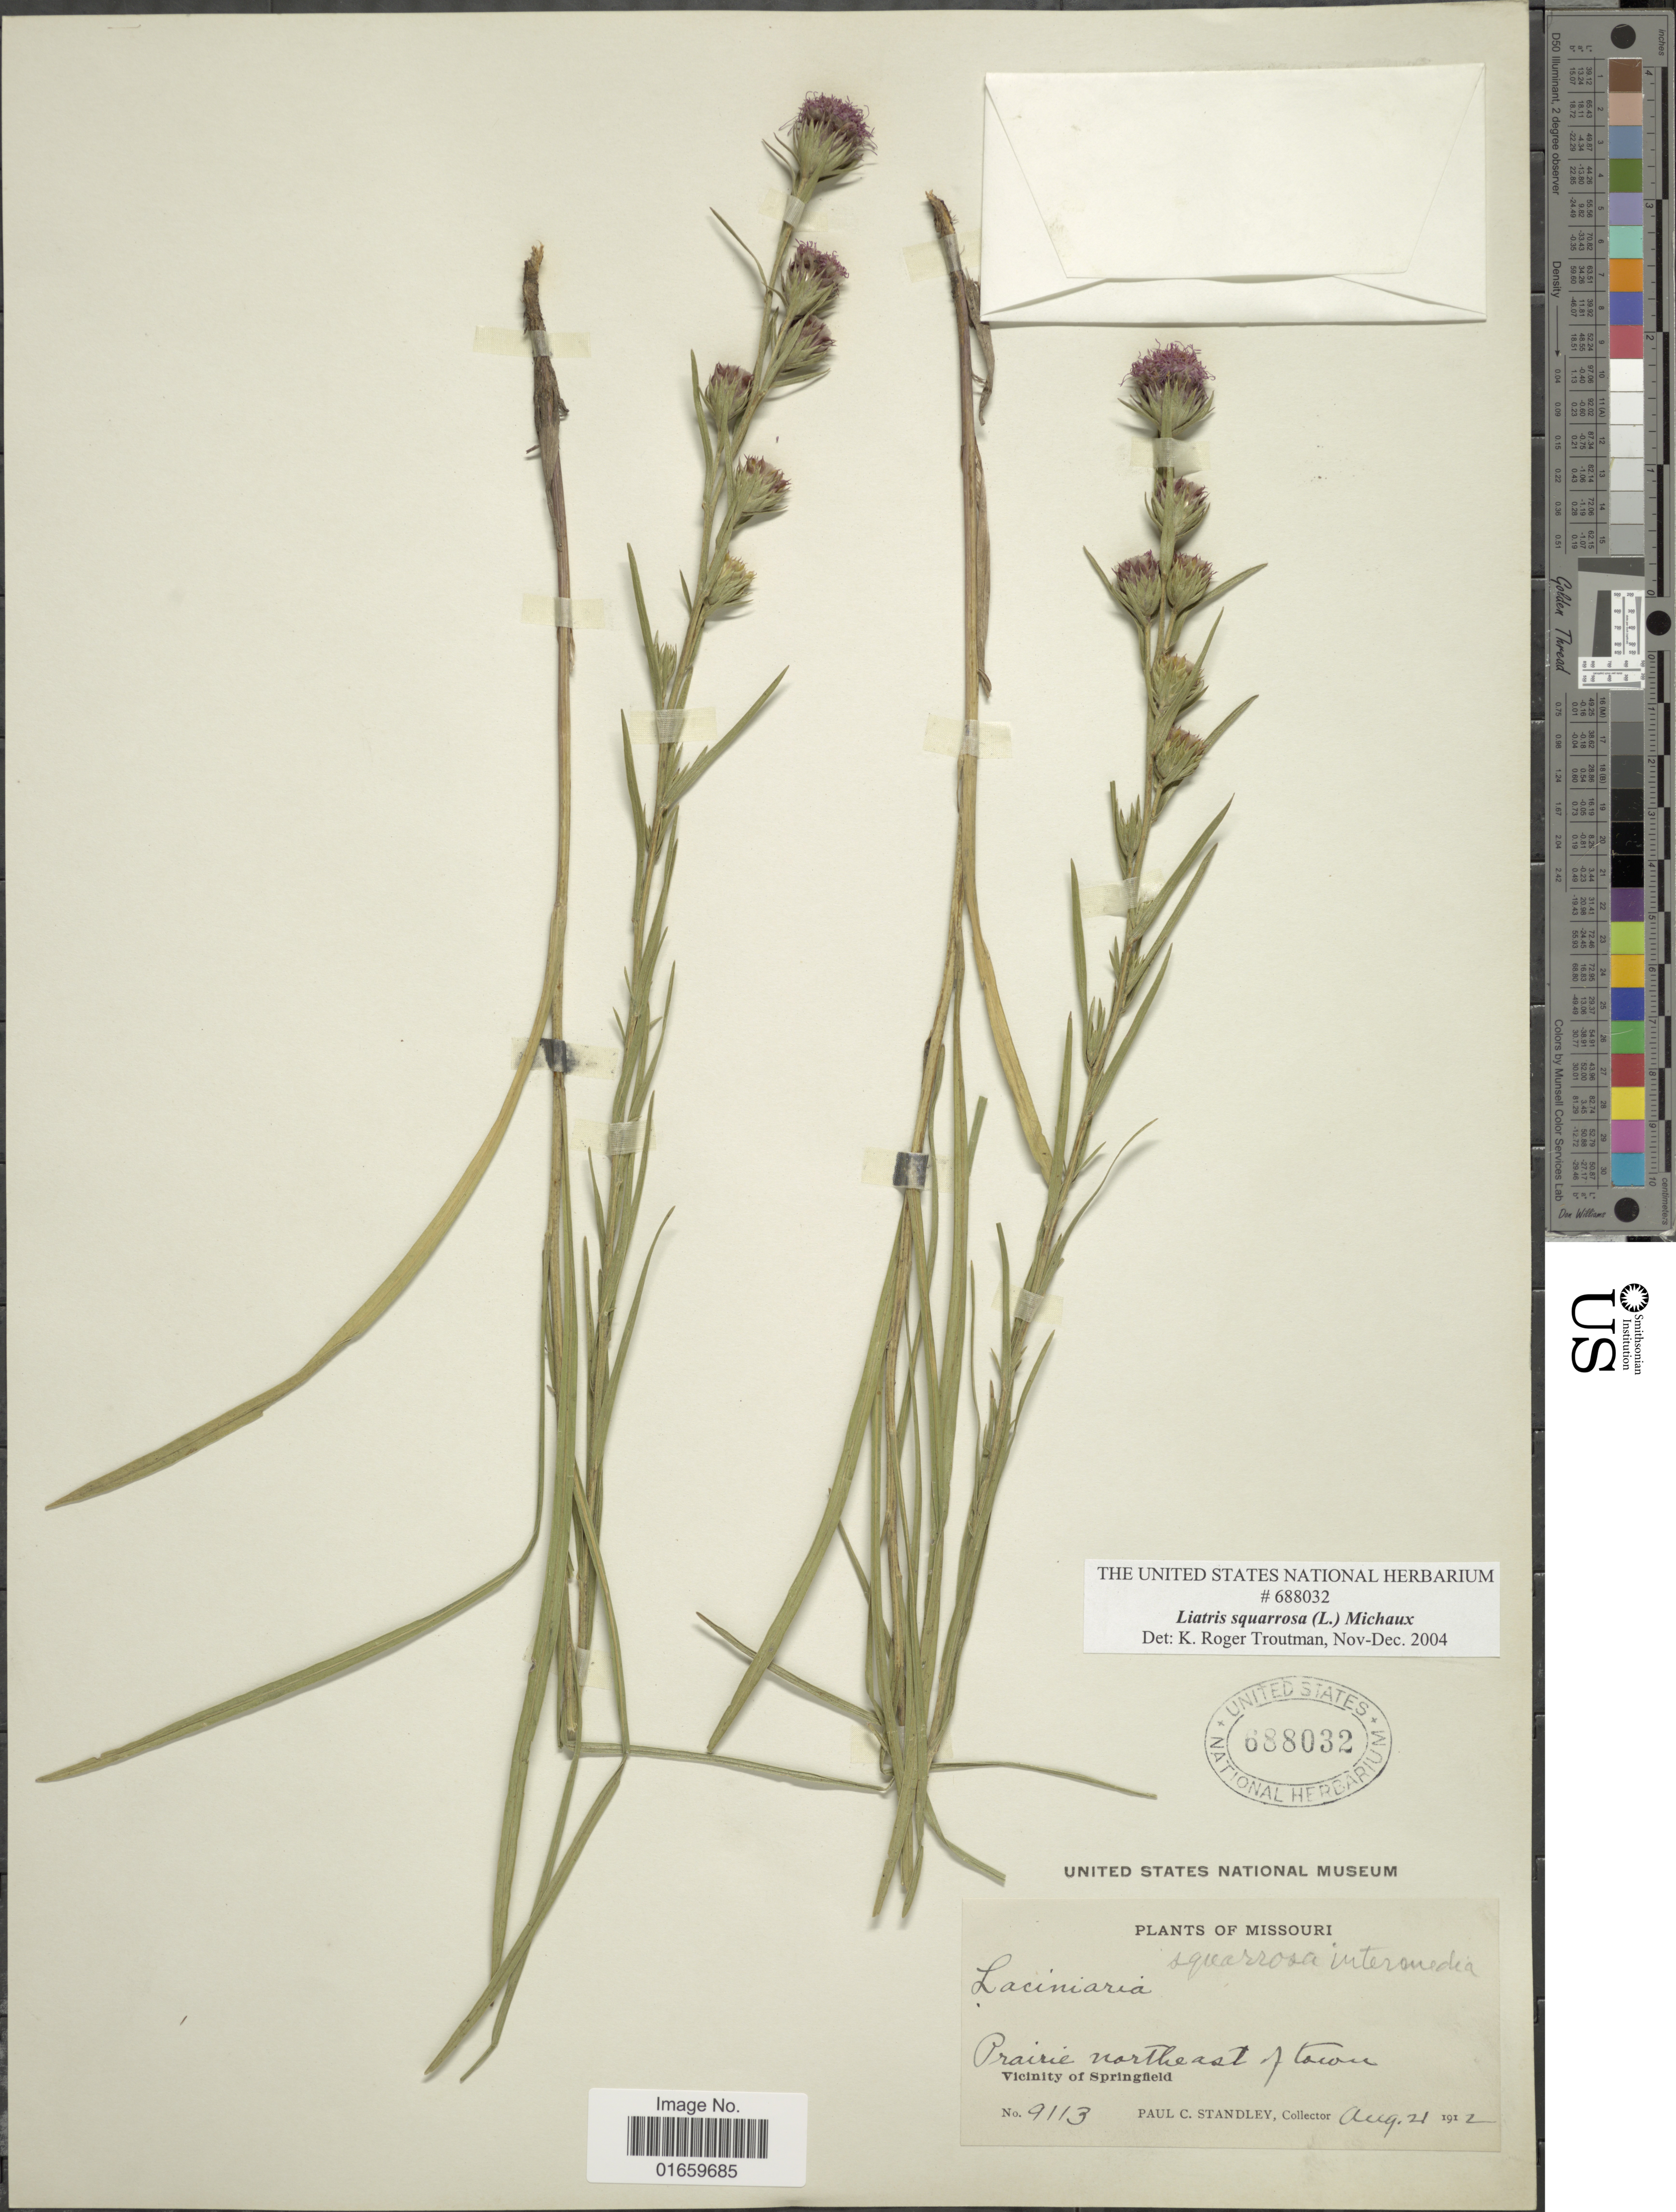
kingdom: Plantae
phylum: Tracheophyta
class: Magnoliopsida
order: Asterales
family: Asteraceae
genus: Liatris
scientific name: Liatris squarrosa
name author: (L.) Michx.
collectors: P. C. Standley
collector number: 9113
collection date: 1912-08-21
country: United States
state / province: Missouri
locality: Prairie northeast of town, Vicinity of Springfield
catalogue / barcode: US 688032